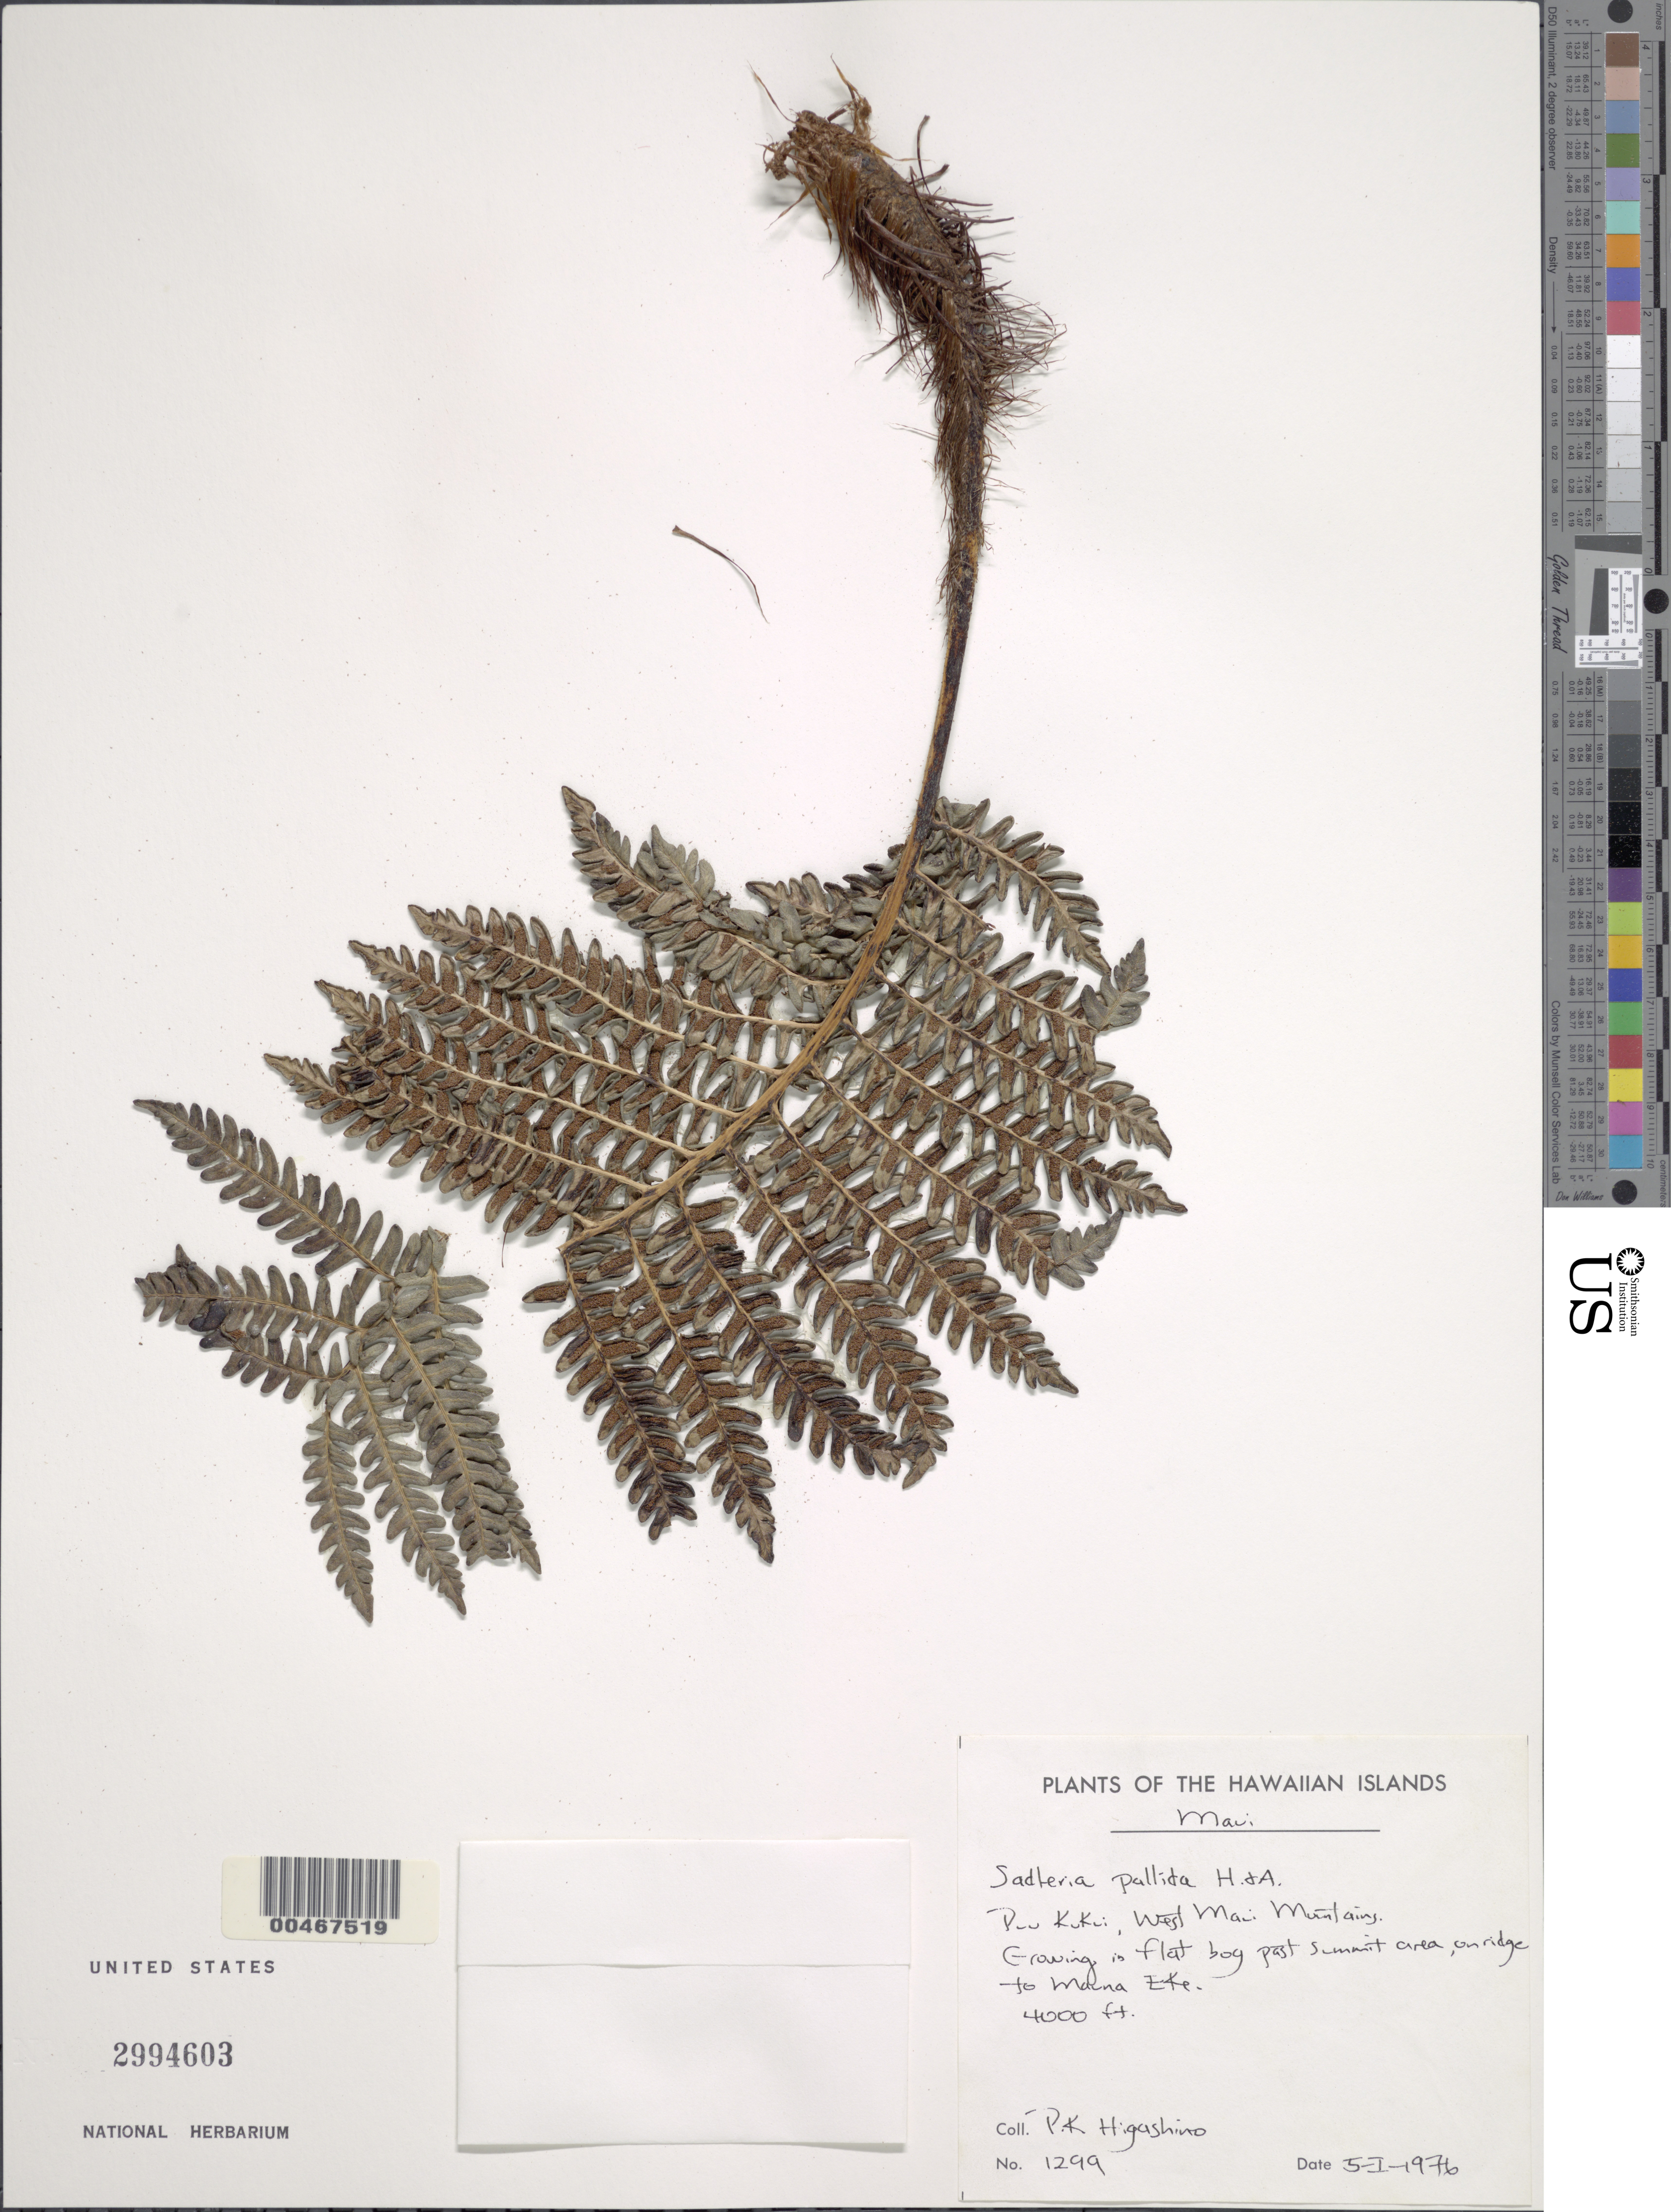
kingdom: Plantae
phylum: Tracheophyta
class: Polypodiopsida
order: Polypodiales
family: Blechnaceae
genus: Sadleria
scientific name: Sadleria pallida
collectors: P. Higashino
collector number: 1299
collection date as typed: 5 Jan 1976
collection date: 1976-01-05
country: United States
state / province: Hawaii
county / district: Maui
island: Maui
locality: Puu Kukui, W Maui mts., past summit area, on ridge to Mauna Eke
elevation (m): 1219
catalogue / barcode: US 2994603